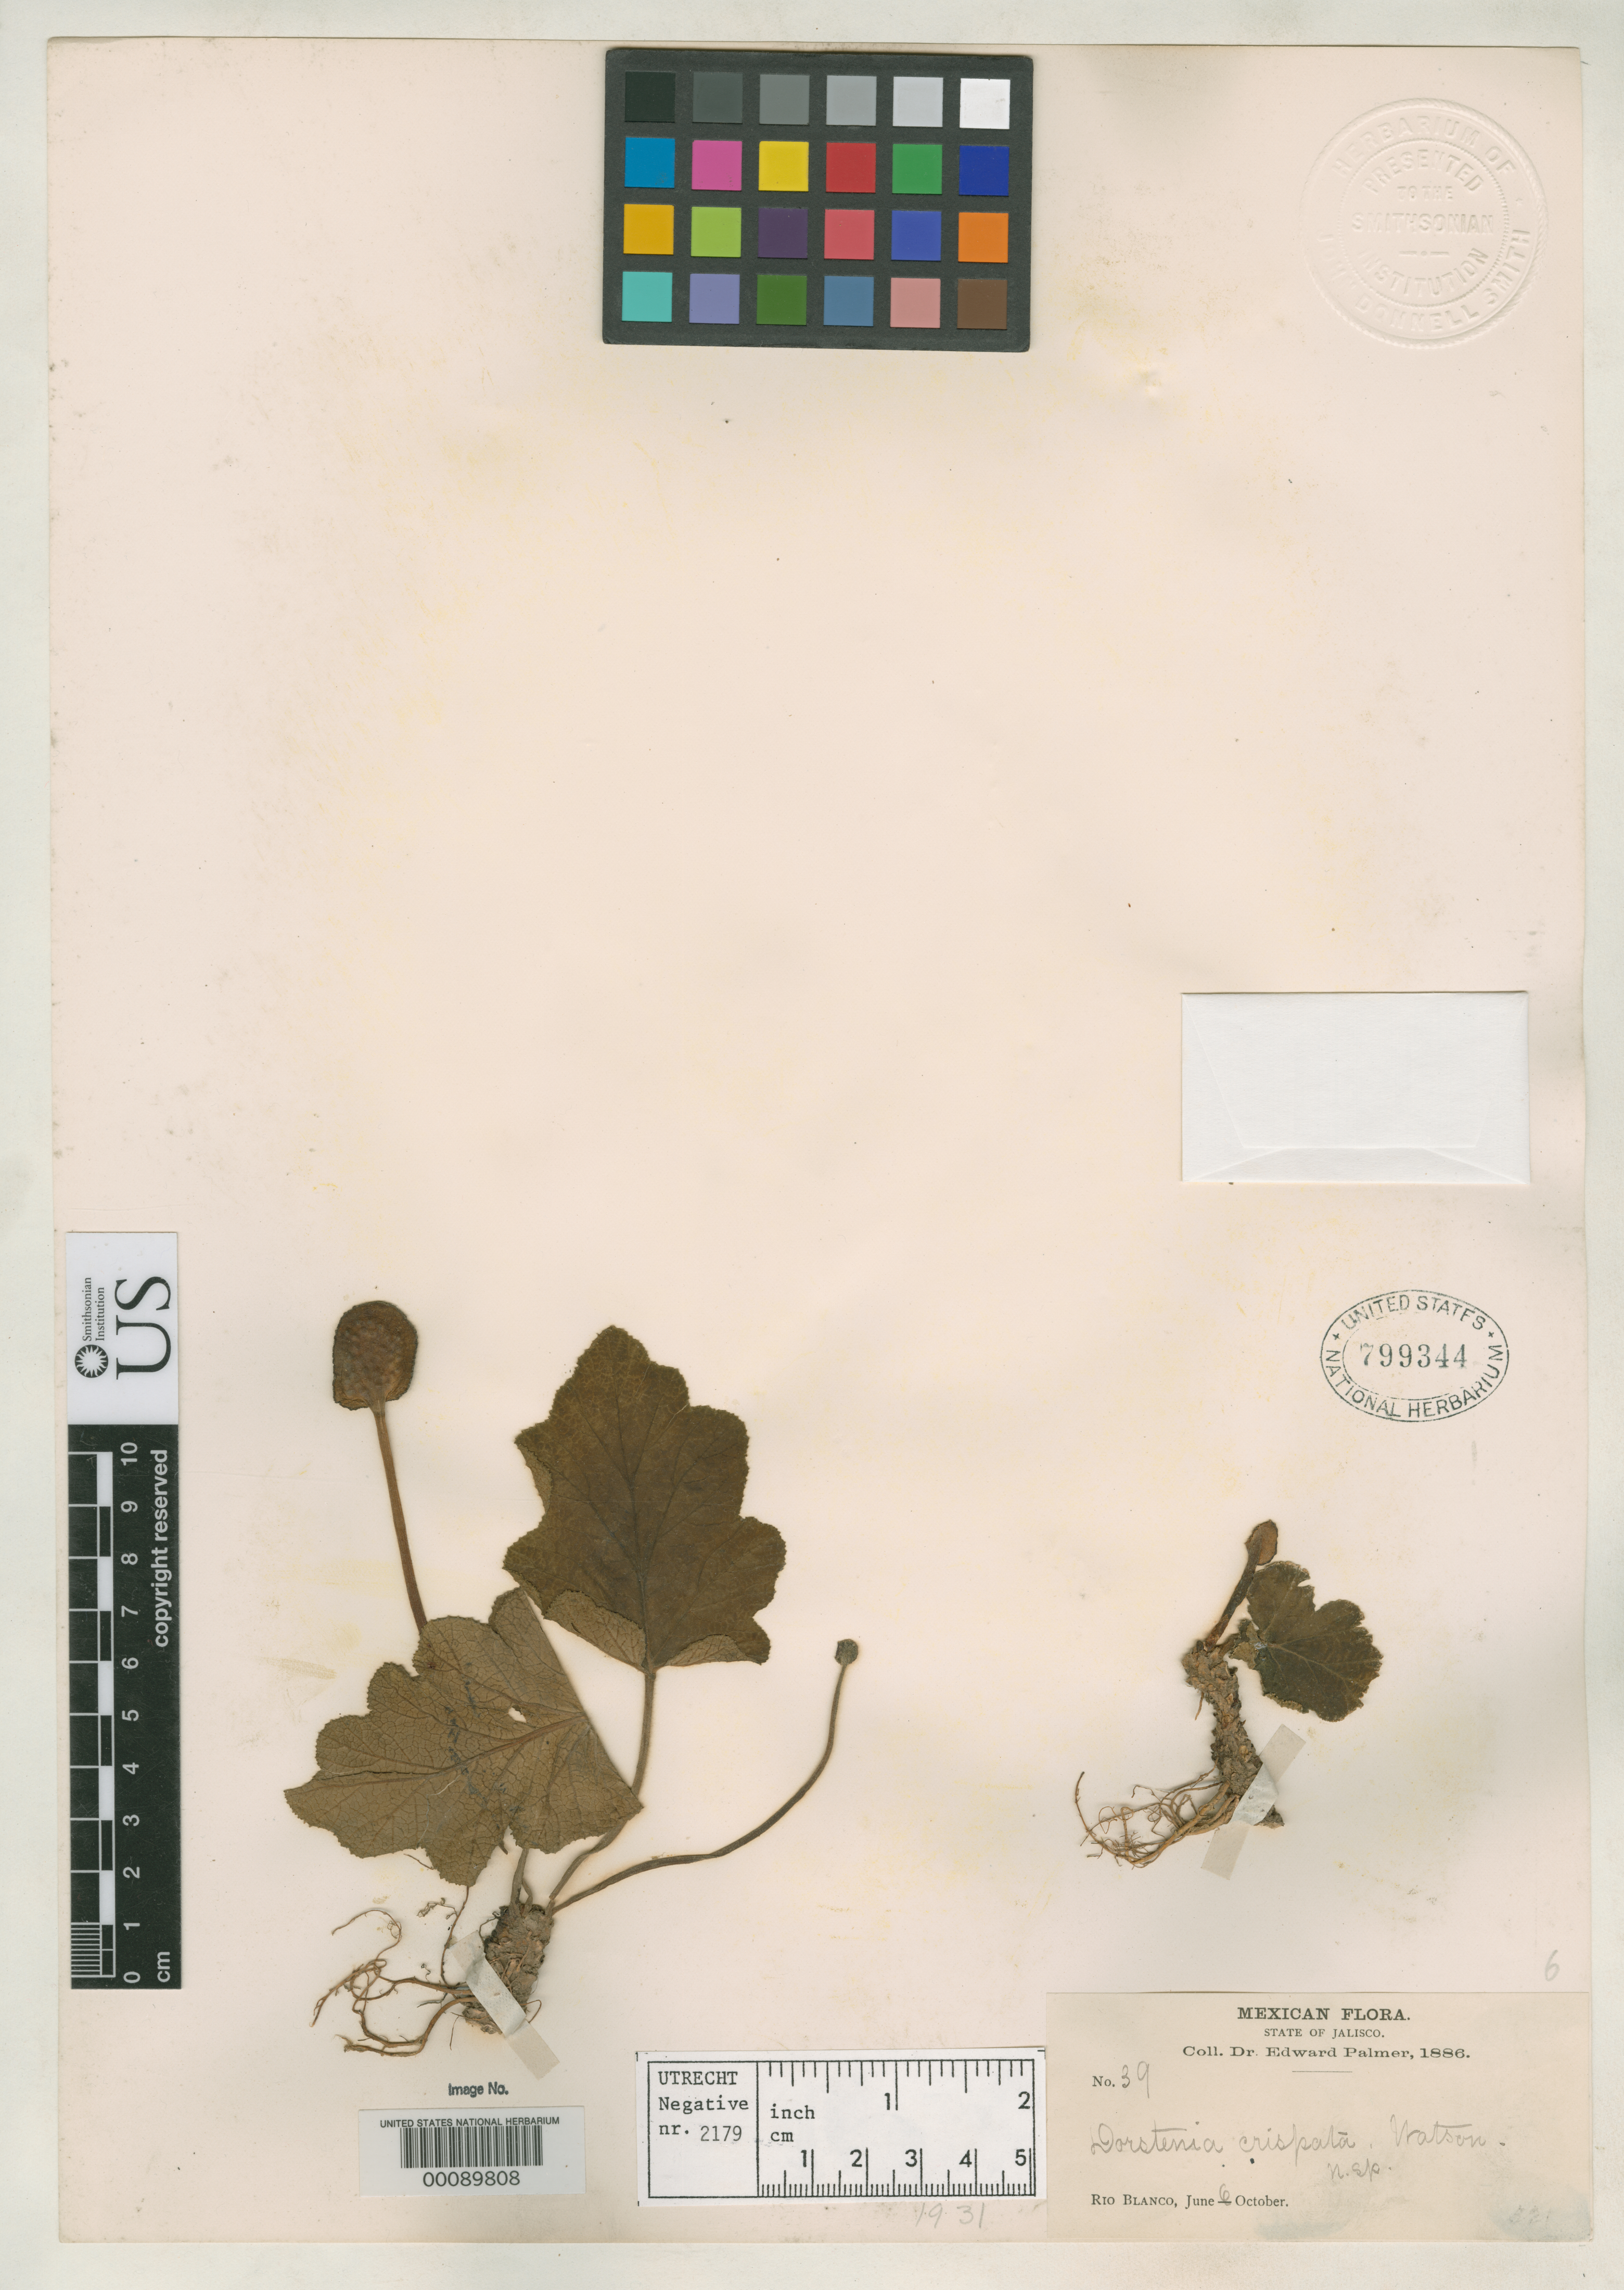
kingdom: Plantae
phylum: Tracheophyta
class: Magnoliopsida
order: Rosales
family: Moraceae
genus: Dorstenia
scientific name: Dorstenia crispata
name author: S. Watson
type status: Type Collection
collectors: E. Palmer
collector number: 39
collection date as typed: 06 Jun 1886 or 06 Oct 1886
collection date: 1886-06-06 or 1886-10-06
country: Mexico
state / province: Jalisco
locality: Rio Blanco.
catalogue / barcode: US 799344